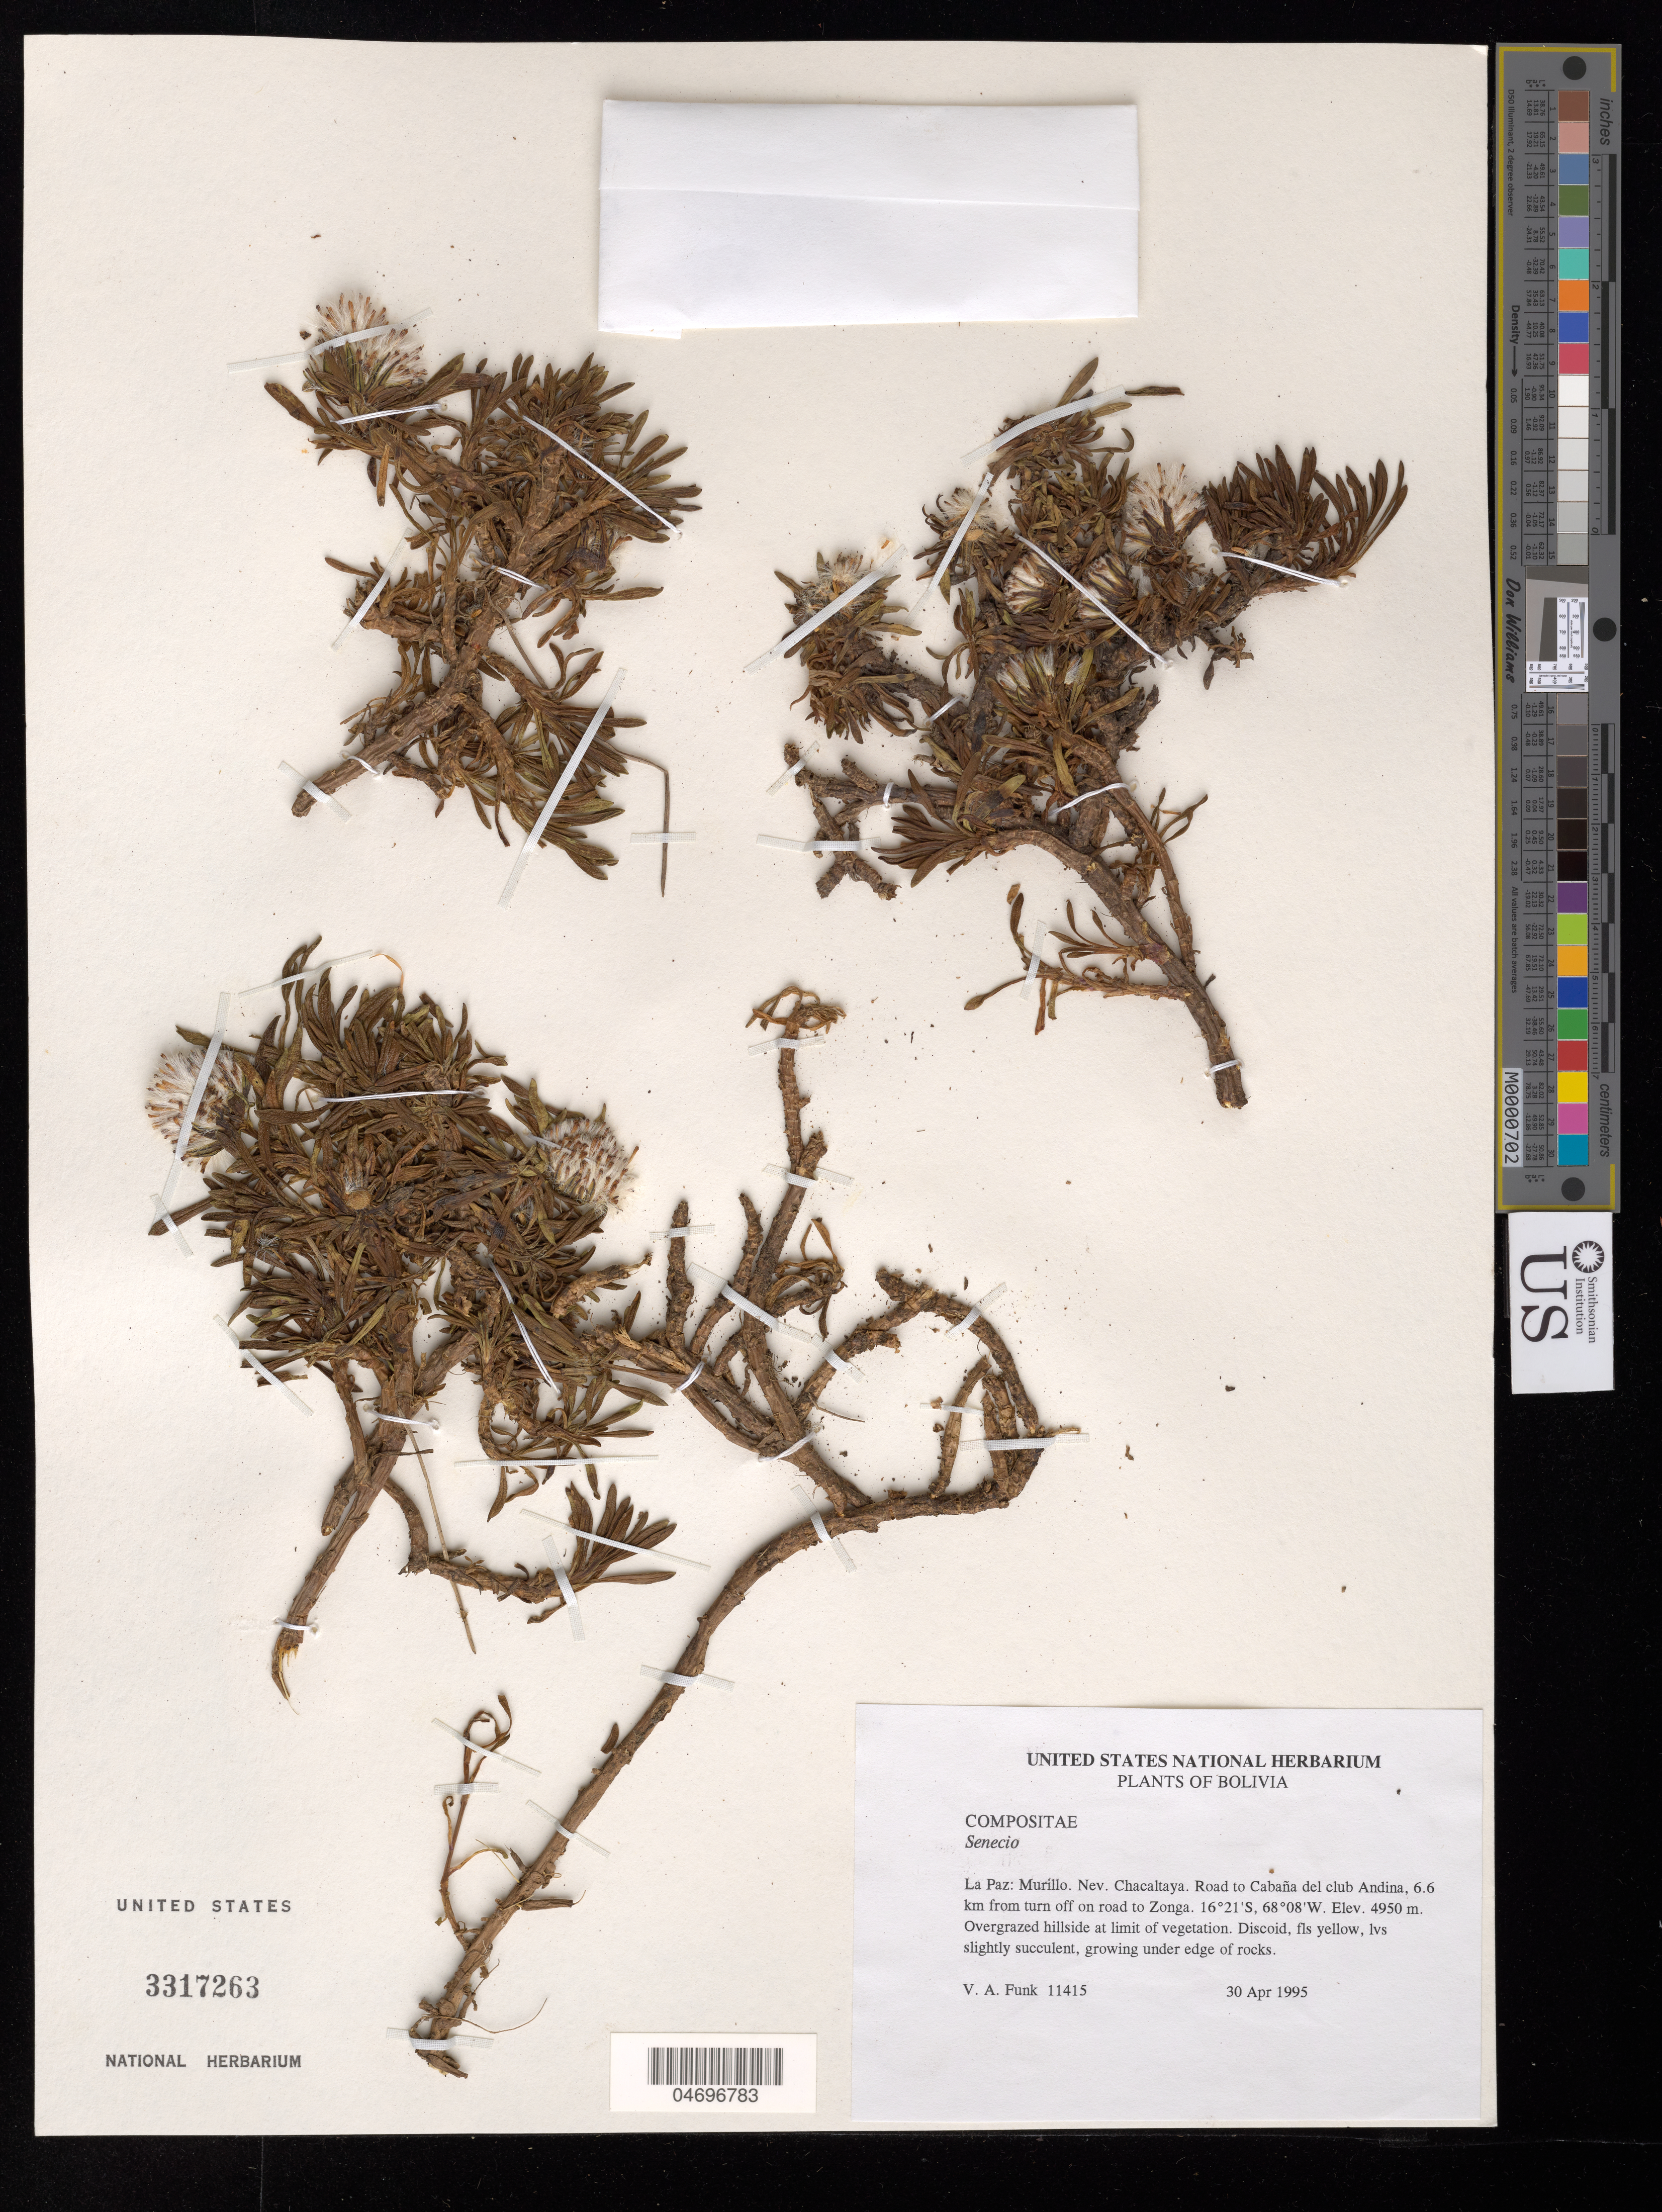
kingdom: Plantae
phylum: Tracheophyta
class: Magnoliopsida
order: Asterales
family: Asteraceae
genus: Senecio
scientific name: Senecio sp.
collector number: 11415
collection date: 1995-04-30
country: Bolivia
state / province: La Paz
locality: Murillo. Nev. Chacaltaya. Road to Cabana de club Andina, 6.6 km from turn off on road to Zonga.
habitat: Growing under edge of rocks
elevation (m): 4950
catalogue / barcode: US 3317263